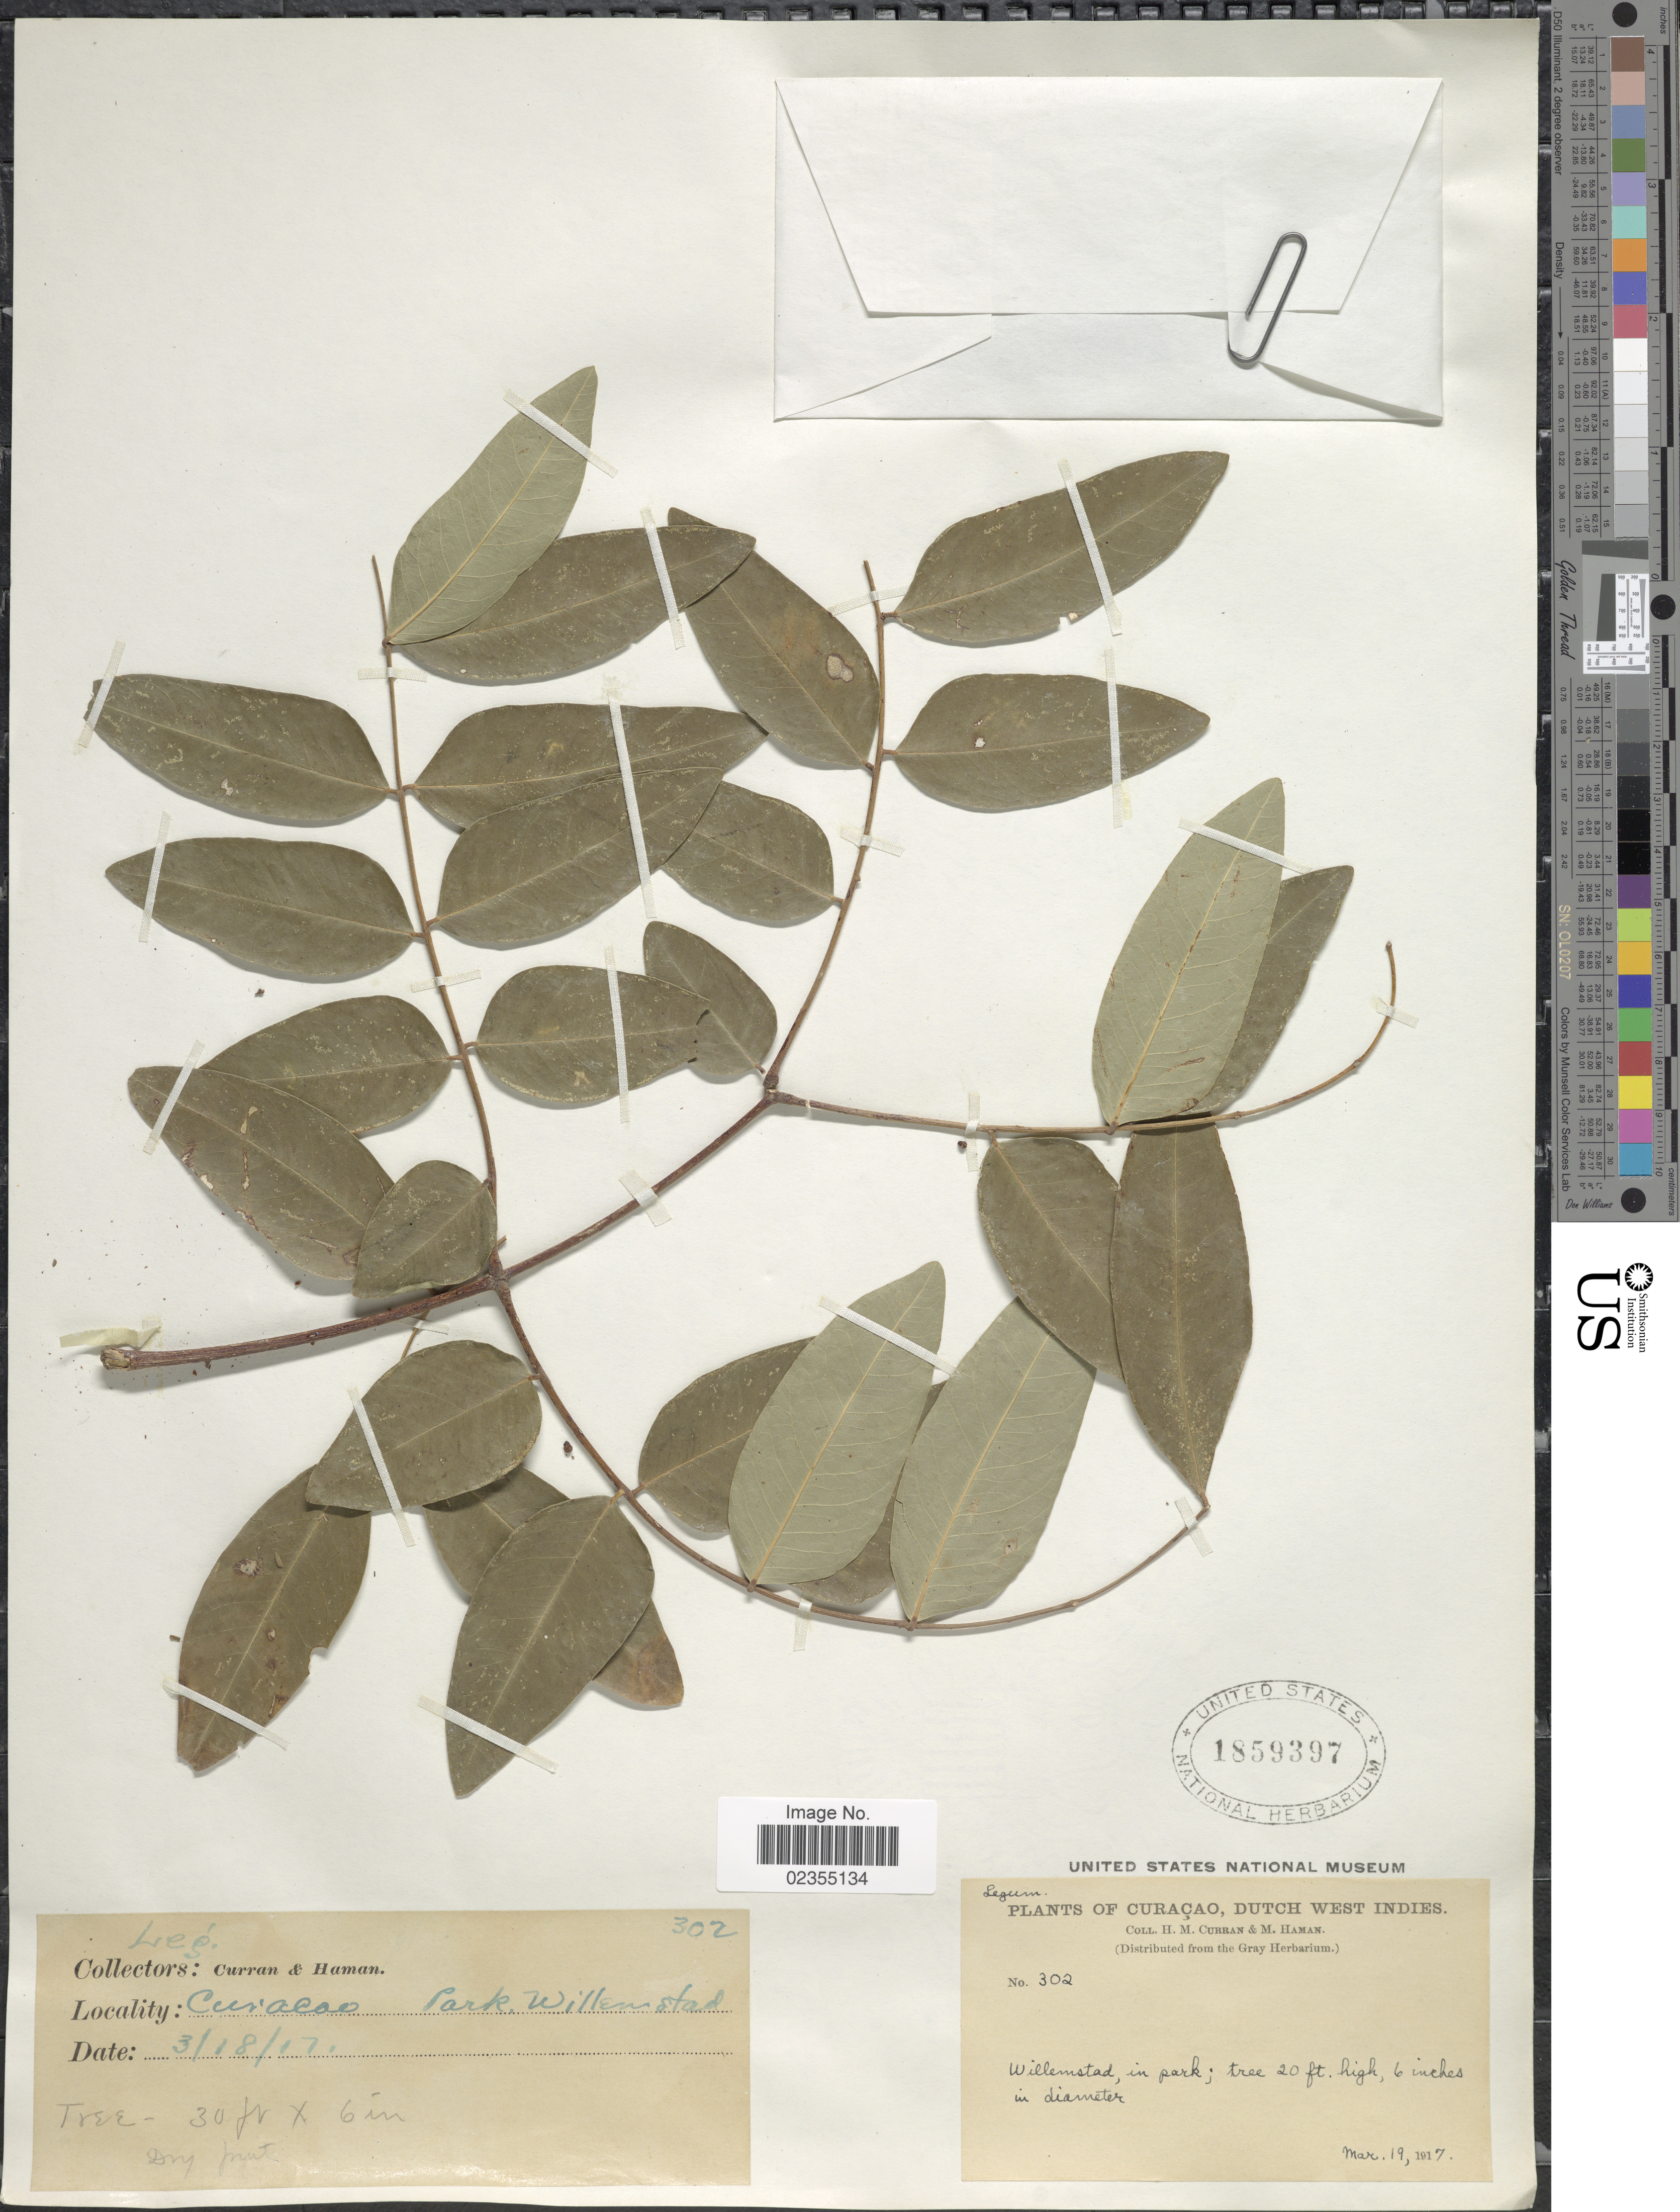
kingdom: Plantae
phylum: Tracheophyta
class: Magnoliopsida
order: Fabales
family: Fabaceae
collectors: H. M. Curran & M. Haman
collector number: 302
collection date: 1917-03-19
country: Curaçao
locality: Curacao Park. Willemstad. Dutch West Indies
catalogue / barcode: US 1859397